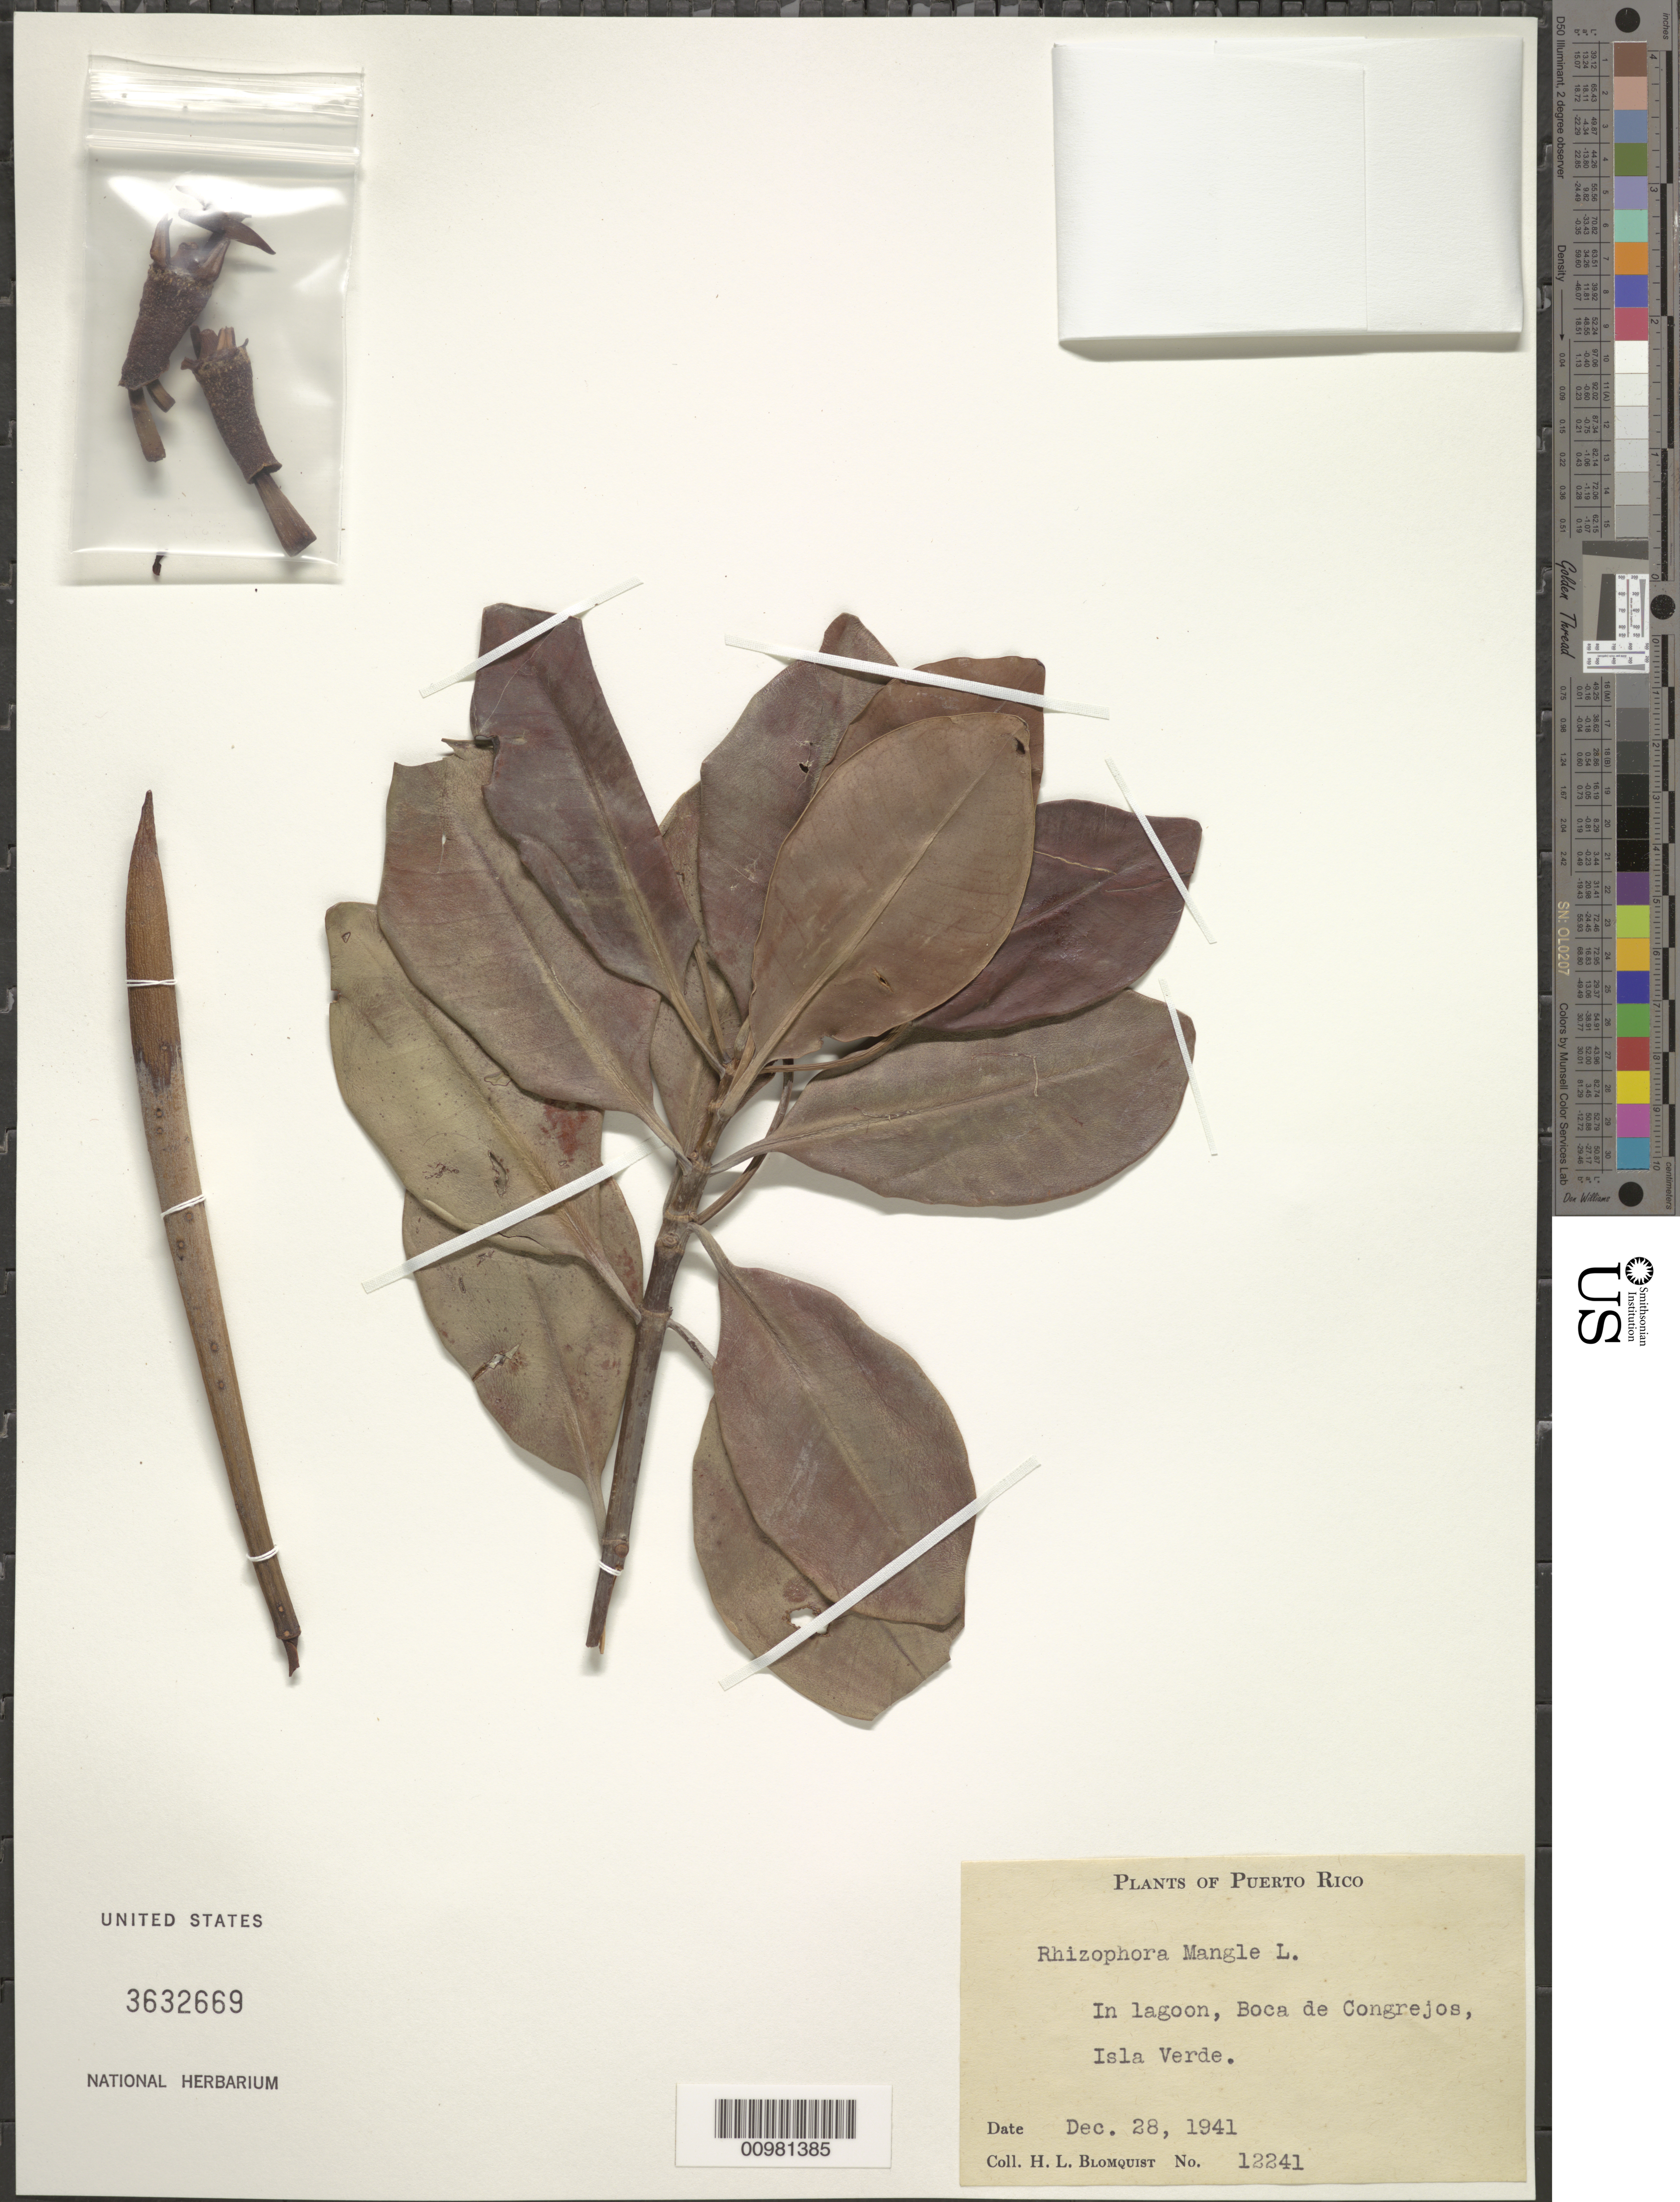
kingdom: Plantae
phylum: Tracheophyta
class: Magnoliopsida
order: Malpighiales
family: Rhizophoraceae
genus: Rhizophora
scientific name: Rhizophora mangle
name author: L.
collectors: H. Blomquist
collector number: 12241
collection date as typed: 28 Dec 1941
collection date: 1941-12-28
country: Puerto Rico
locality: Boca de Congrejos, Isla Verde.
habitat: In lagoon.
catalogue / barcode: US 3632669